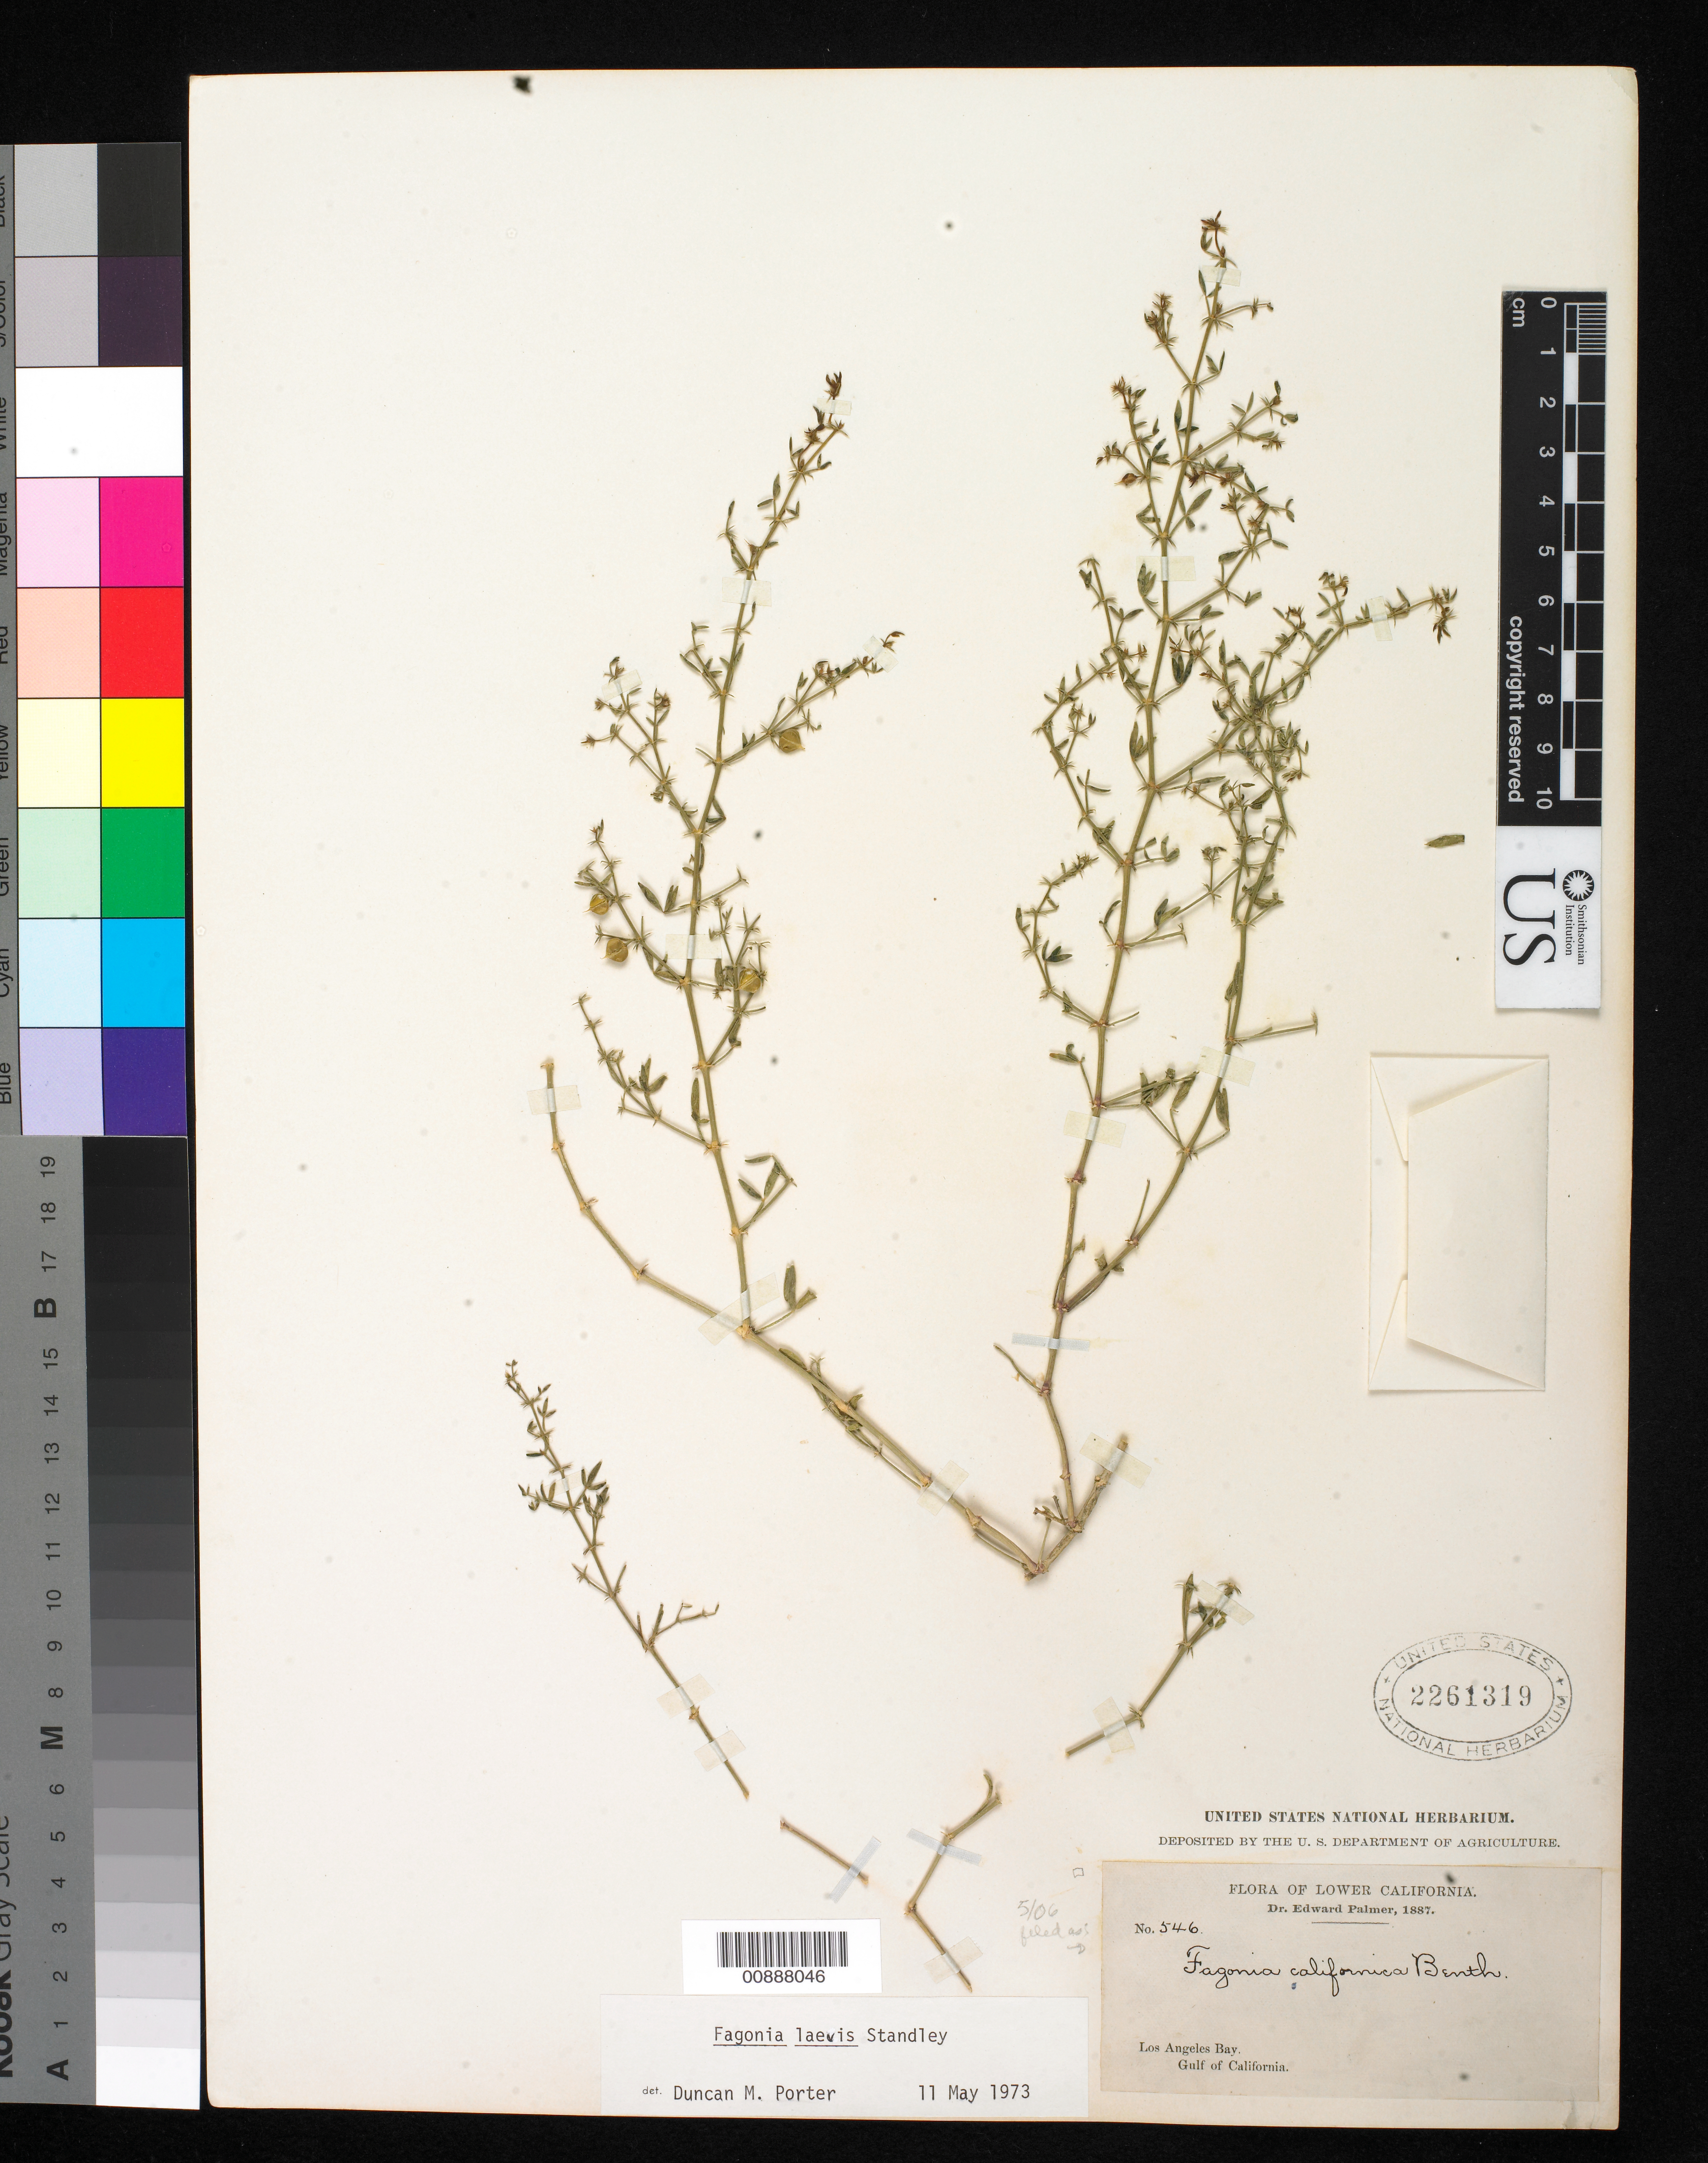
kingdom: Plantae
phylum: Tracheophyta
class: Magnoliopsida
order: Zygophyllales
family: Zygophyllaceae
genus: Fagonia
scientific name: Fagonia californica var. glutinosa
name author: Vail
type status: Isosyntype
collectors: E. Palmer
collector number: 546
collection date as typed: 1887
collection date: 1887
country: Mexico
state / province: Baja California Norte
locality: Lower California, Los Angeles Bay, Gulf of California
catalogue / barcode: US 2261319